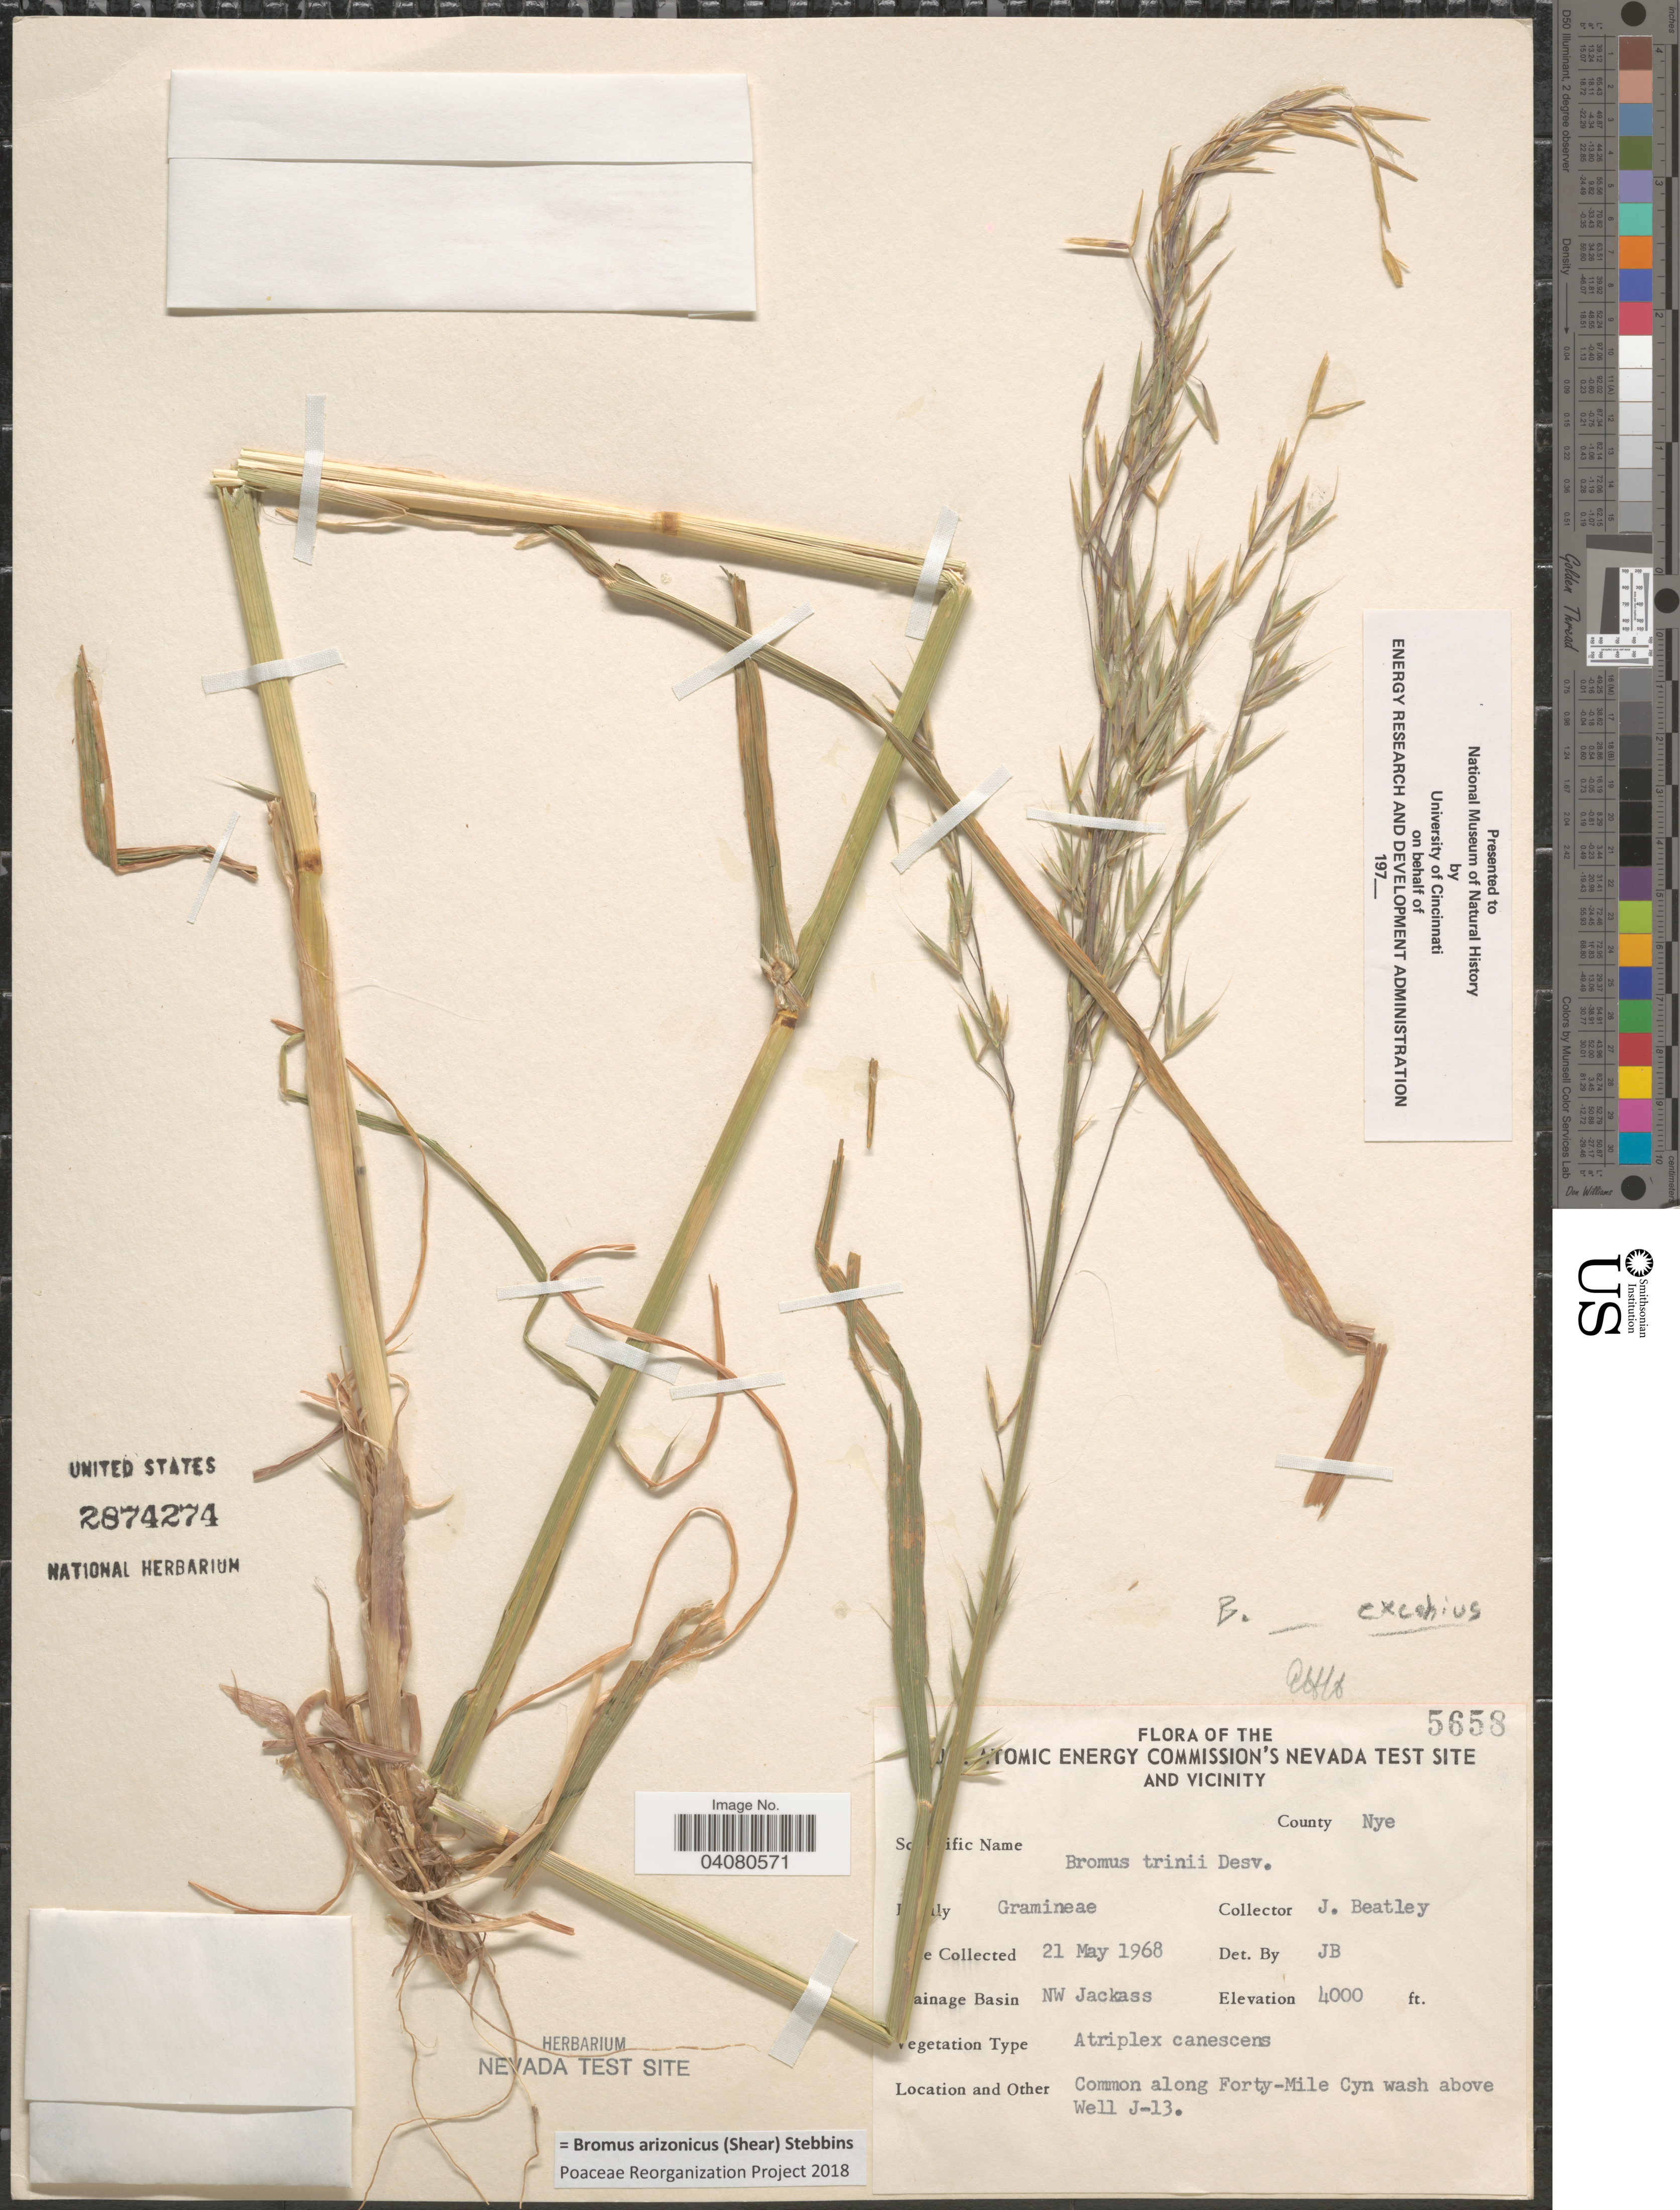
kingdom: Plantae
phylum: Tracheophyta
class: Liliopsida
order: Poales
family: Poaceae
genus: Bromus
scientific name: Bromus arizonicus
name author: (Shear) Stebbins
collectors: J. C. Beatley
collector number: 5658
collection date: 1968-05-21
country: United States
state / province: Nevada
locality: USA Atomic Energy Commission's Nevada Test Site and Vicinity. County Nye. Drainage Basin NW Jackass. Common along Forty-Mile Cyn wash above Well J-13.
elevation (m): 1219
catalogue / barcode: US 2874274